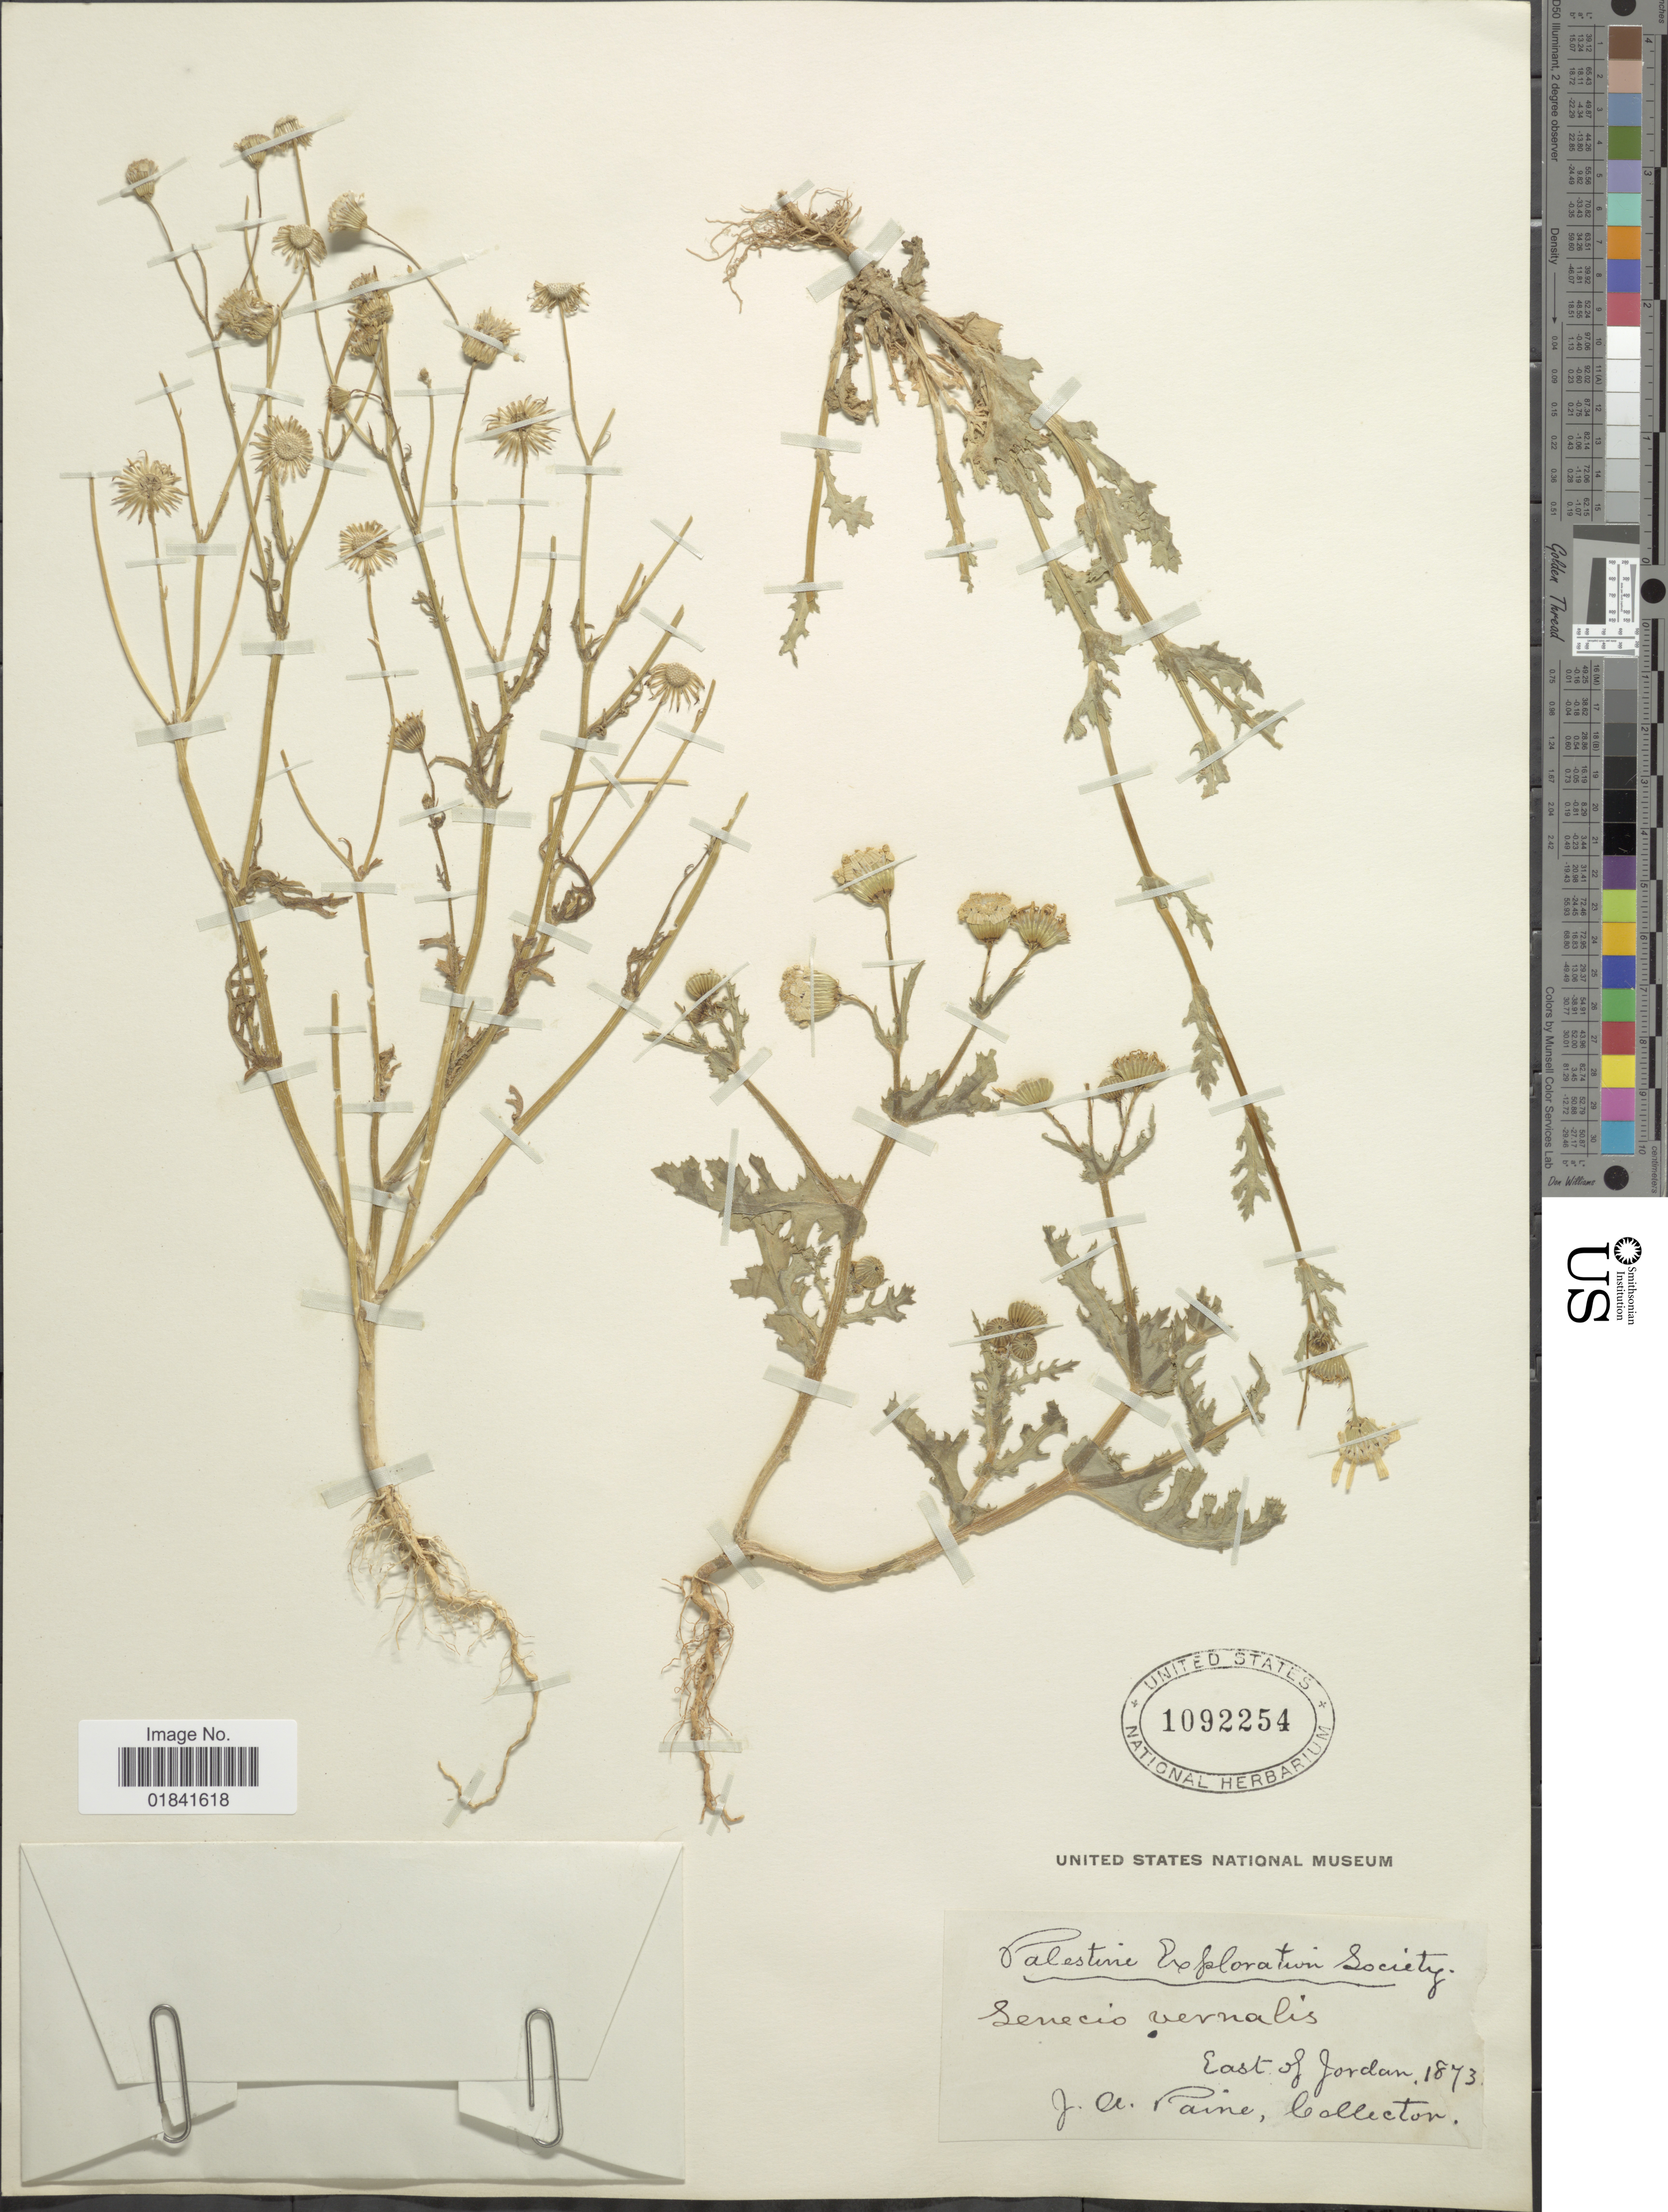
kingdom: Plantae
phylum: Tracheophyta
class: Magnoliopsida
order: Asterales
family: Asteraceae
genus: Senecio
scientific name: Senecio vernalis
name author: Franch.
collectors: J. A. Paine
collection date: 1873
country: Jordan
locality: Palestine, East of Jordan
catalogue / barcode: US 1092254